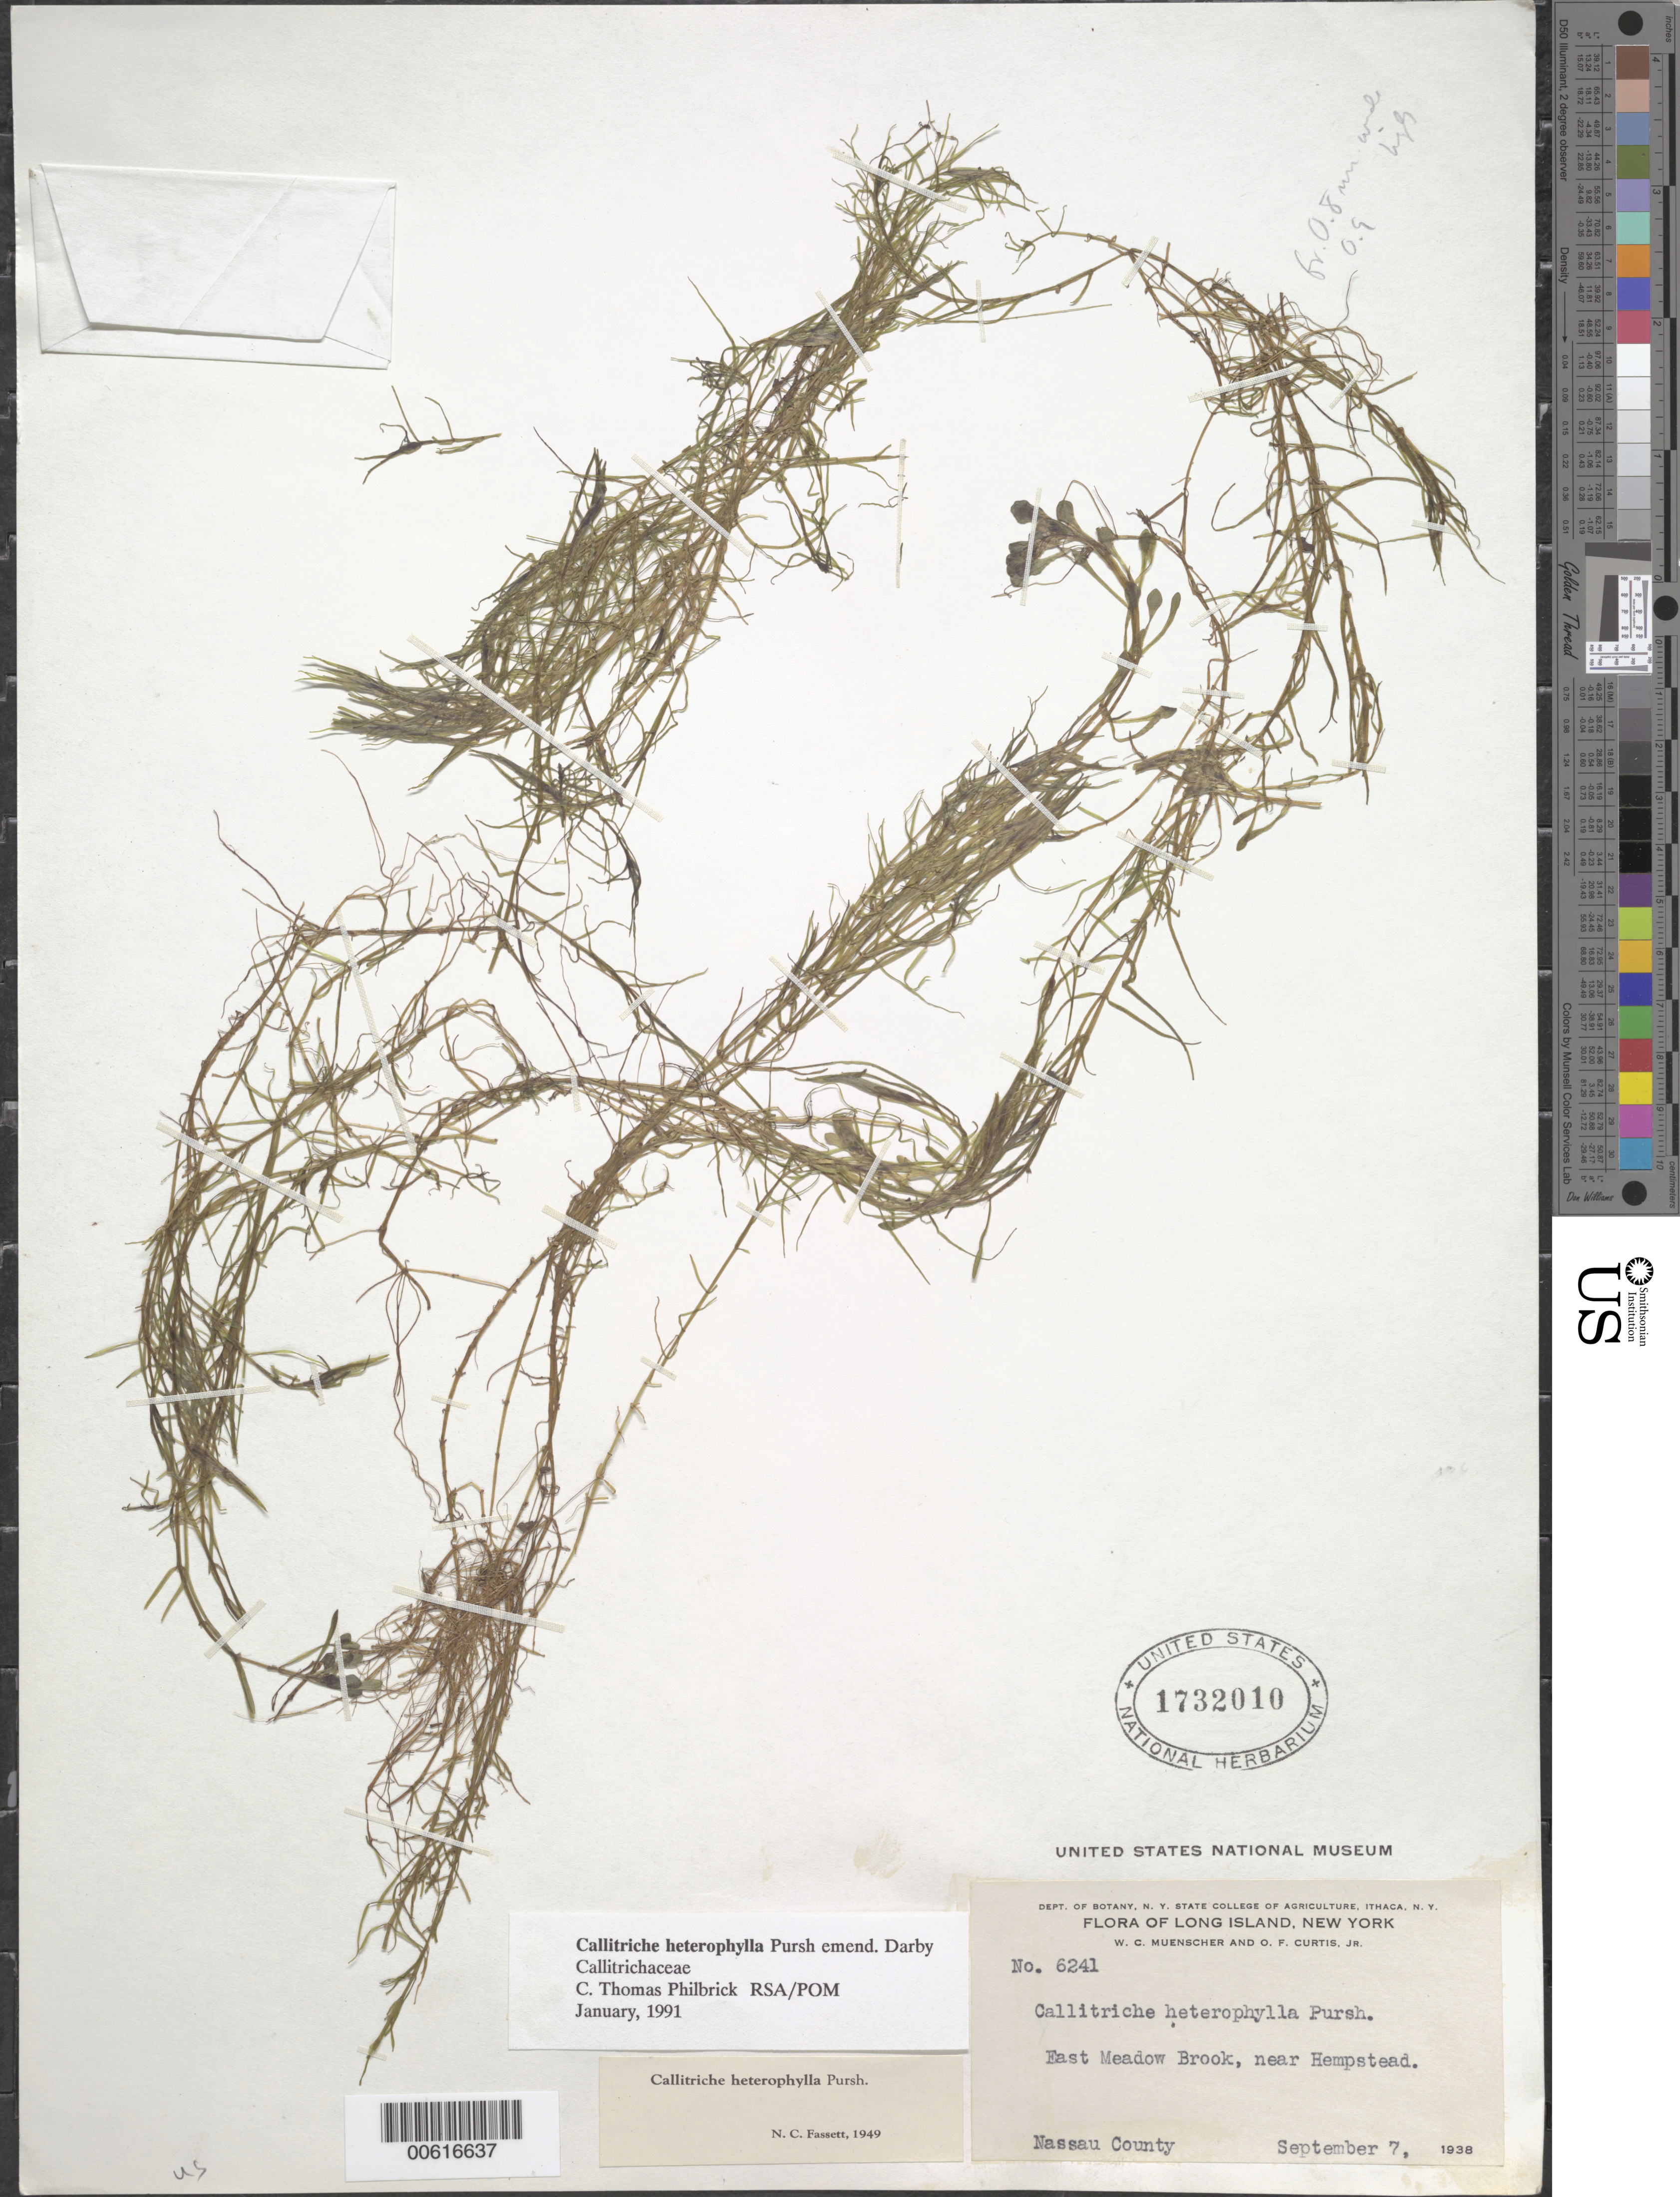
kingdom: Plantae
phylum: Tracheophyta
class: Magnoliopsida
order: Lamiales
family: Plantaginaceae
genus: Callitriche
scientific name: Callitriche heterophylla Pursh emend. Darby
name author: Pursh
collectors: W. Muenscher & O. Curtis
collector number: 6241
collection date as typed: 07 Sep 1938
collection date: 1938-09-07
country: United States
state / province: New York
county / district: Nassau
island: Long Island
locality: East Meadow Brook, near Hempstead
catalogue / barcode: US 1732010